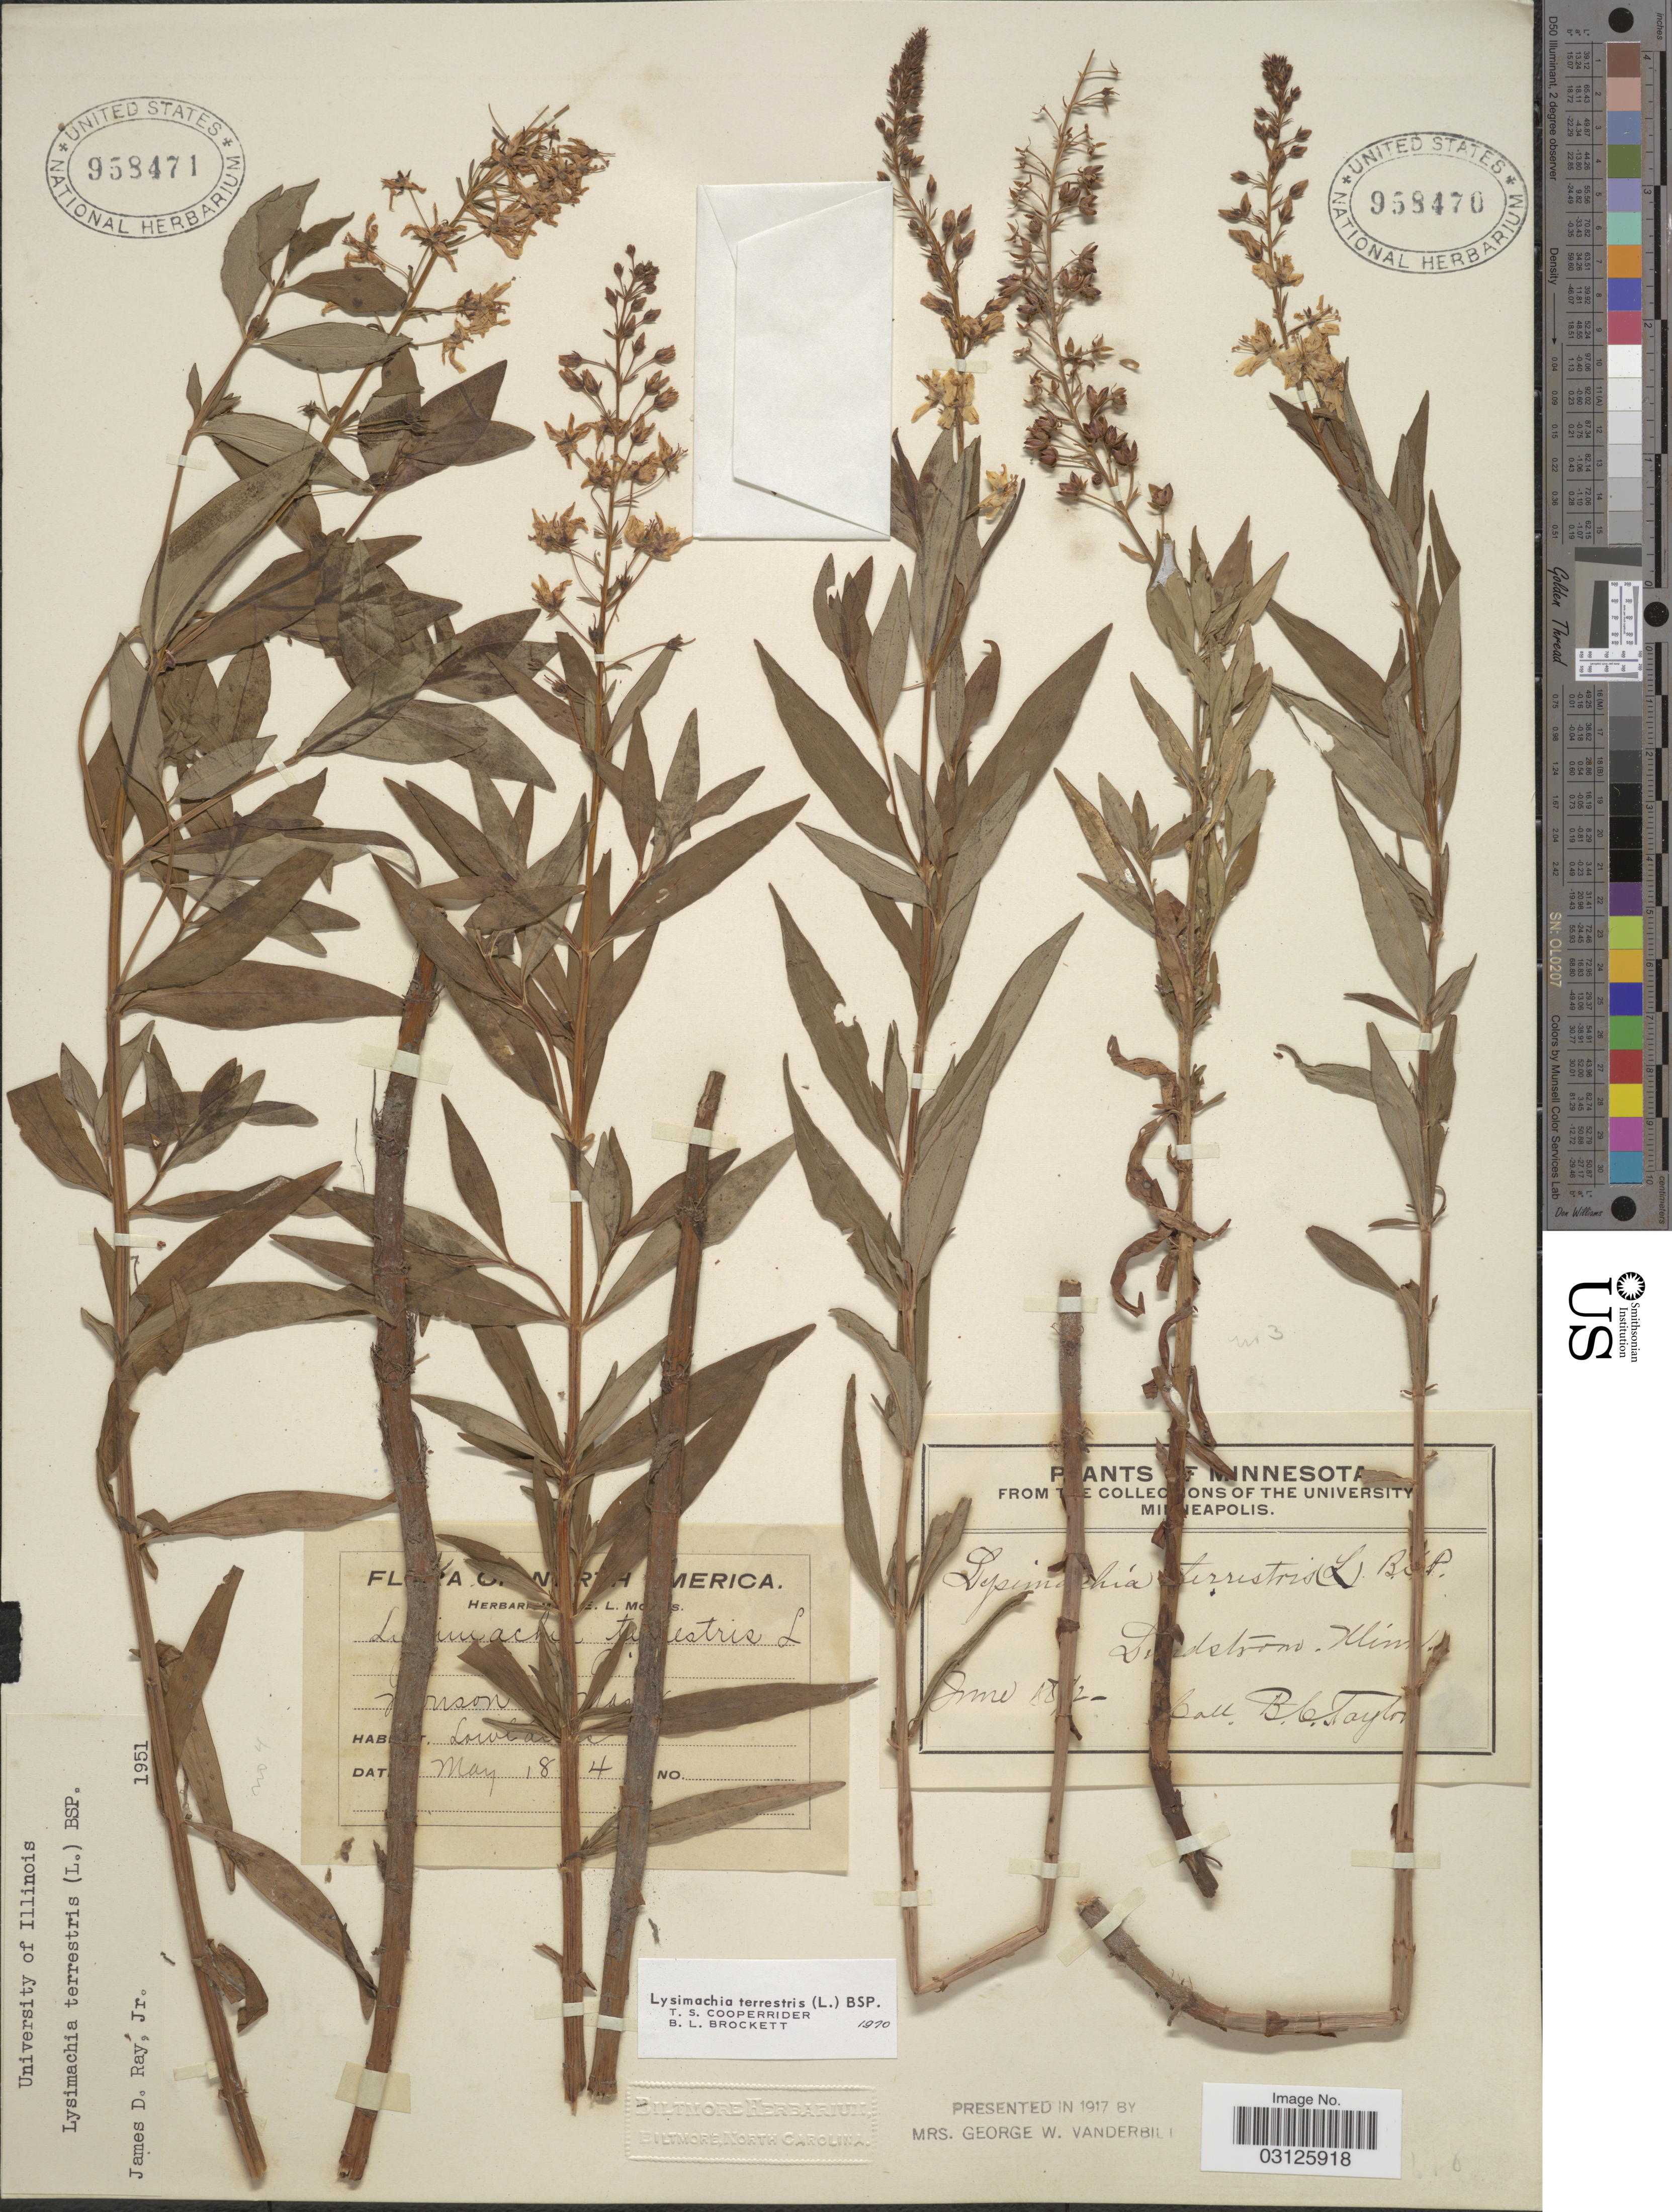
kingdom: Plantae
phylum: Tracheophyta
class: Magnoliopsida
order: Ericales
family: Primulaceae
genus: Lysimachia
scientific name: Lysimachia terrestris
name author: (L.) Britton, Stearns & Poggenb.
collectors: B. C. Taylor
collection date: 1892-06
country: United States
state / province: Minnesota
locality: Lindstrom.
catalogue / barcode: US 958470-2